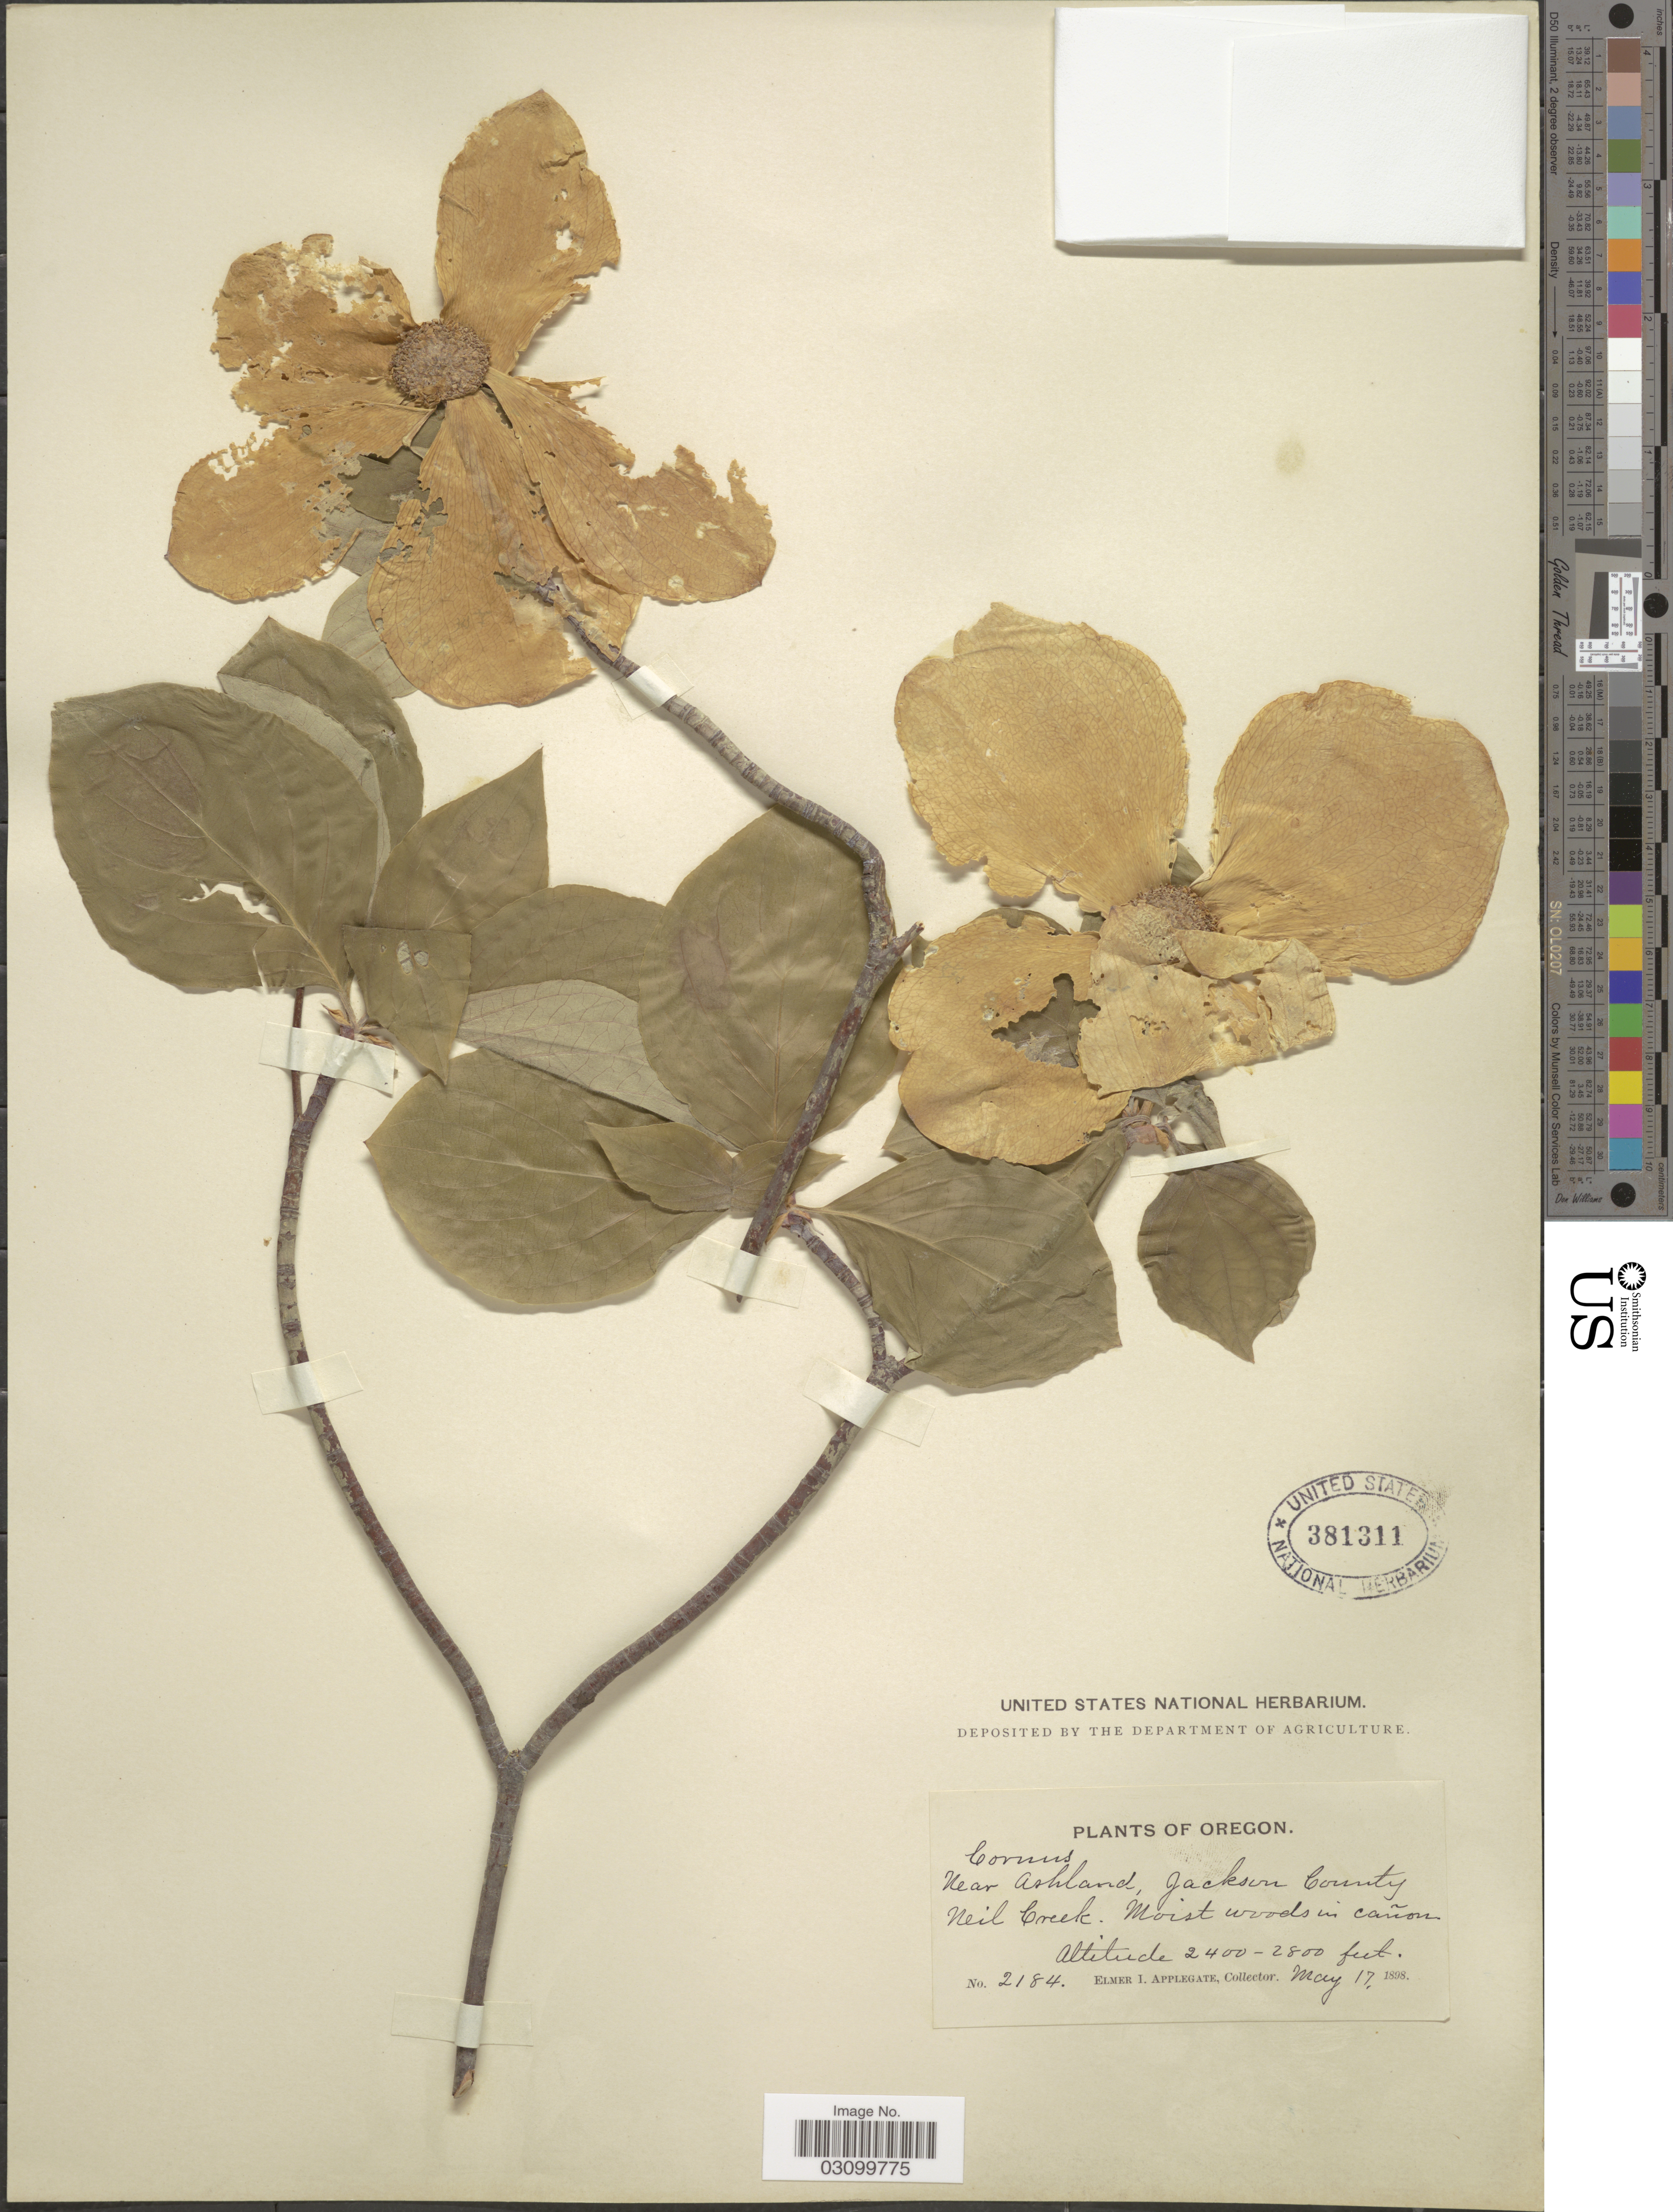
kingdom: Plantae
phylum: Tracheophyta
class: Magnoliopsida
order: Cornales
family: Cornaceae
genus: Cornus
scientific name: Cornus nuttallii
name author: Audubon ex Torr. & A. Gray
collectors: E. I. Applegate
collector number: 2184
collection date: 1898-05-17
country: United States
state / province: Oregon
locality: Near Ashland, Jackson County. Neil Creek. Moist woods in cañon.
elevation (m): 732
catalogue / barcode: US 381311